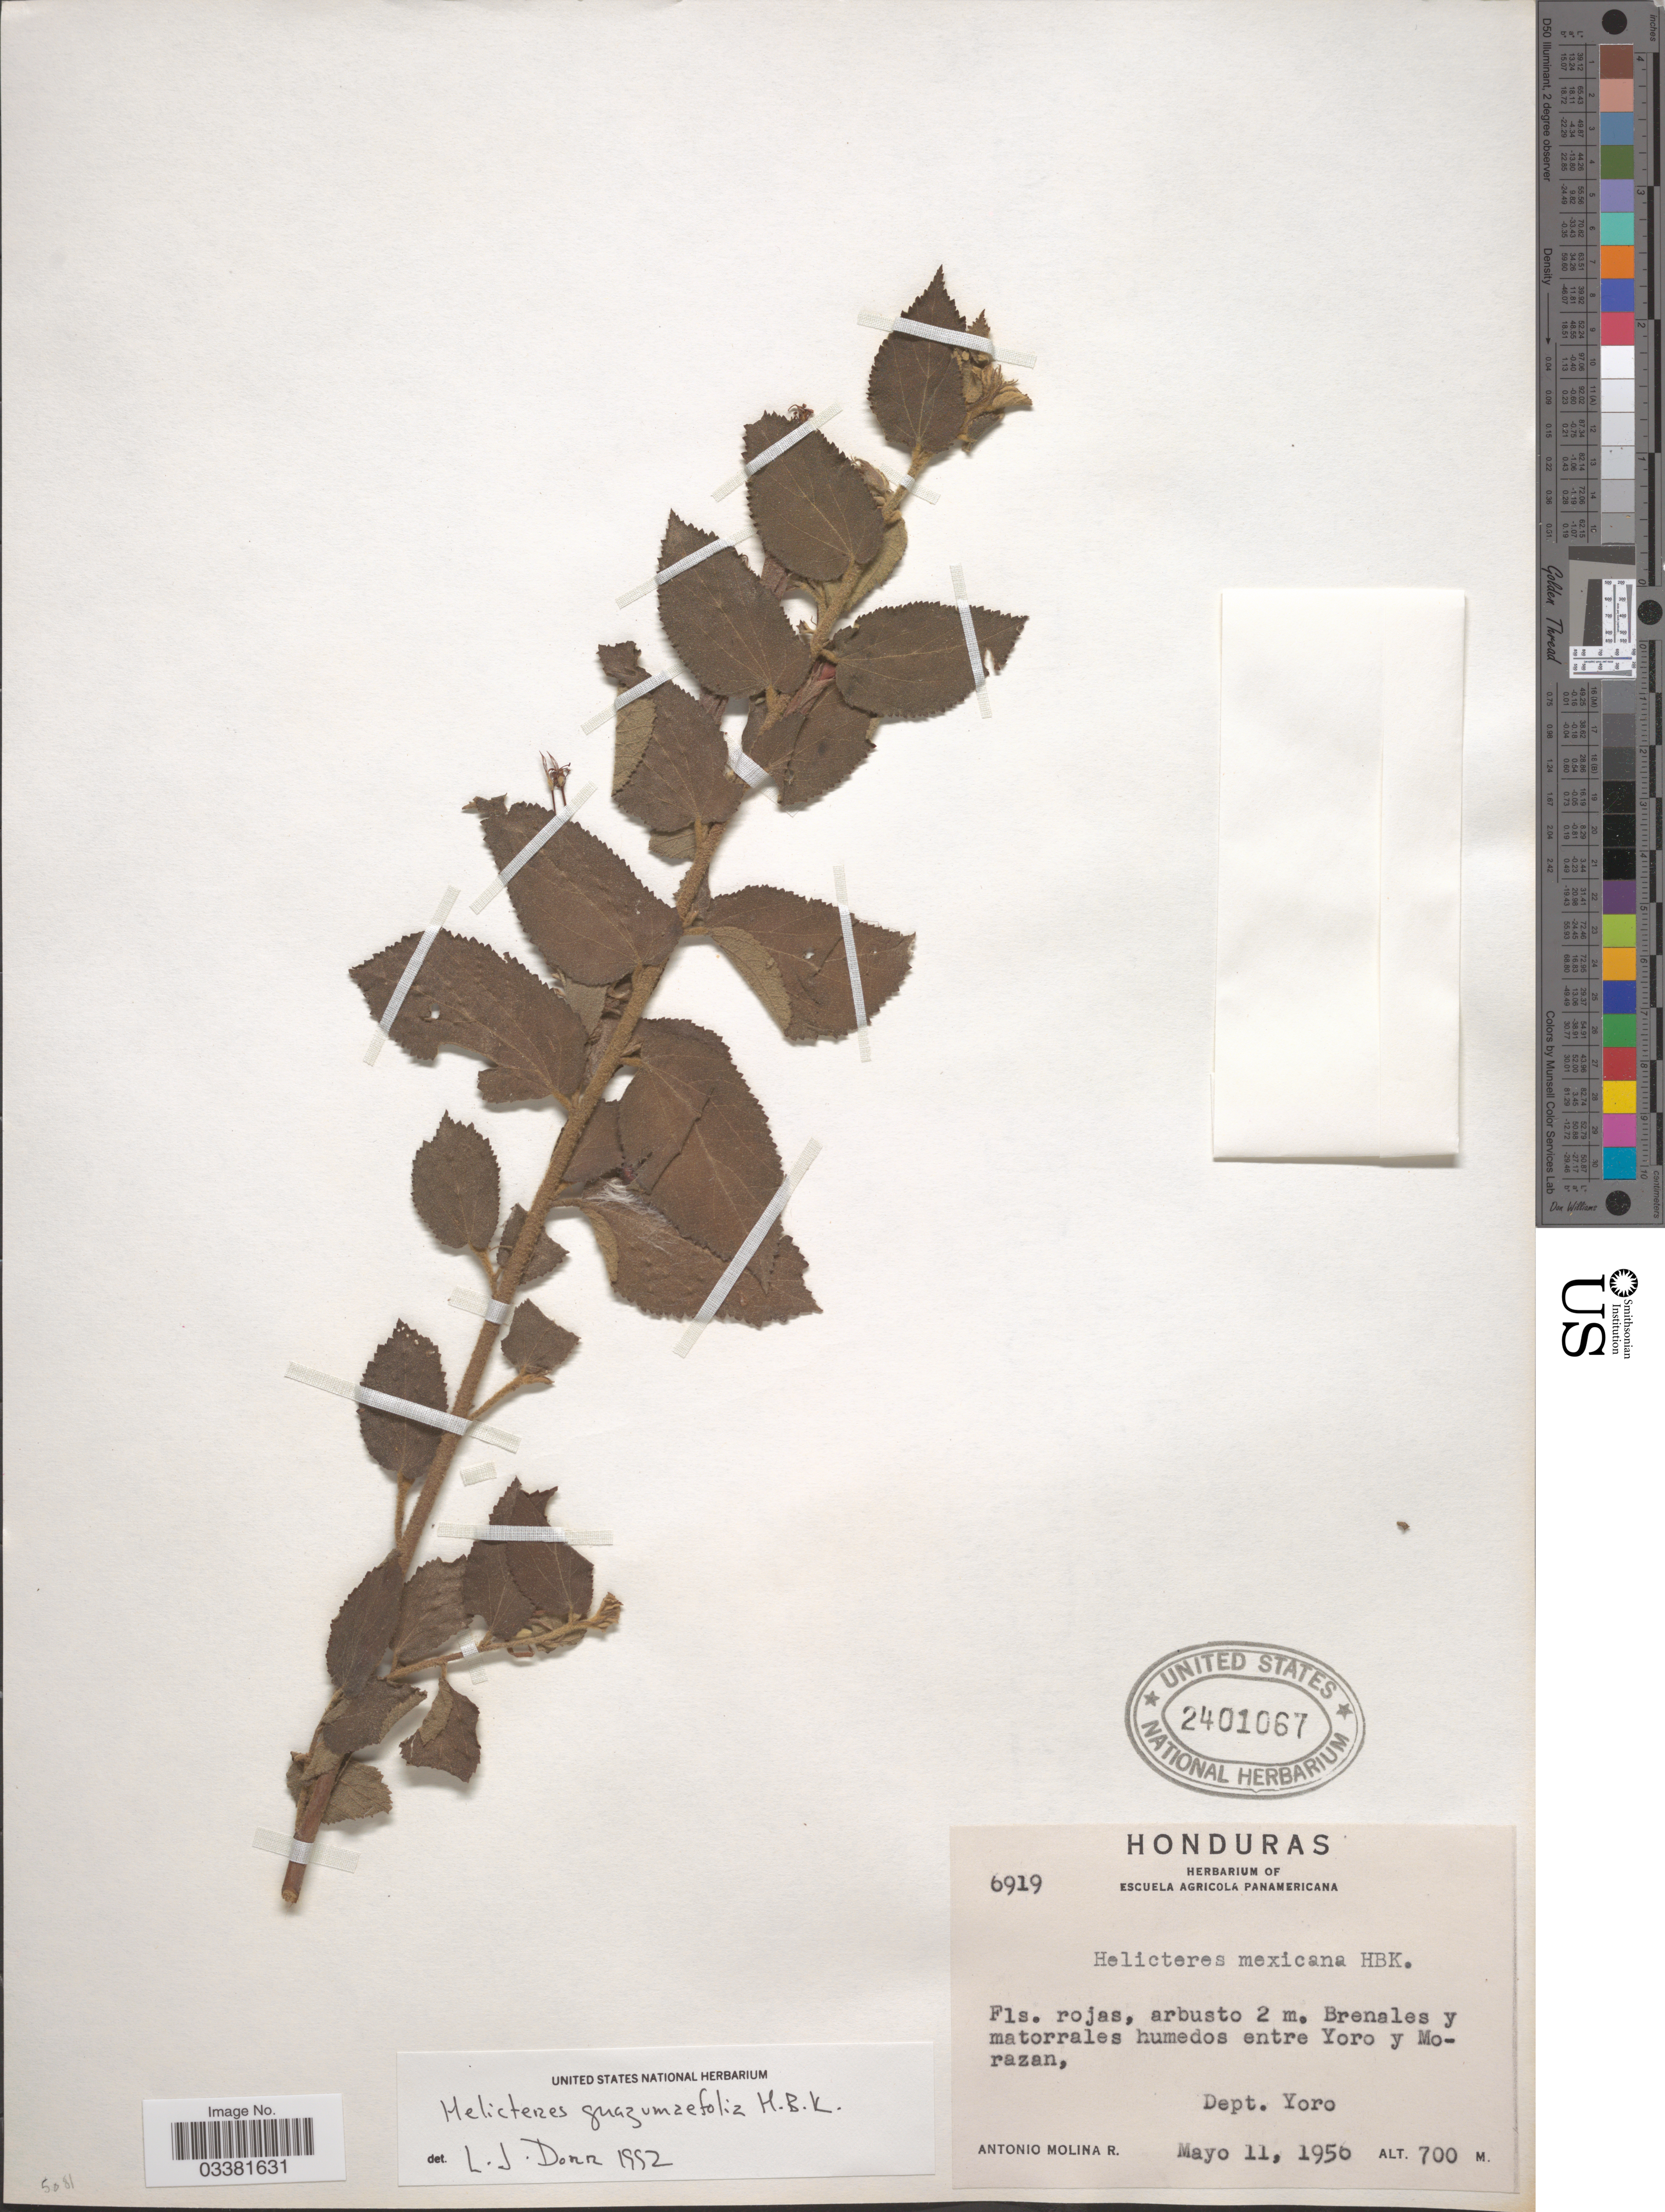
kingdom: Plantae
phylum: Tracheophyta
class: Magnoliopsida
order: Malvales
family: Malvaceae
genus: Helicteres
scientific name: Helicteres guazumifolia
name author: Kunth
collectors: A. Molina R.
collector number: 6919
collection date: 1956-05-11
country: Honduras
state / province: Yoro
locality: Brenales y matorrales humedos entre Yoro y Morazan, Dept. Yoro.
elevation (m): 700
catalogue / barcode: US 2401067